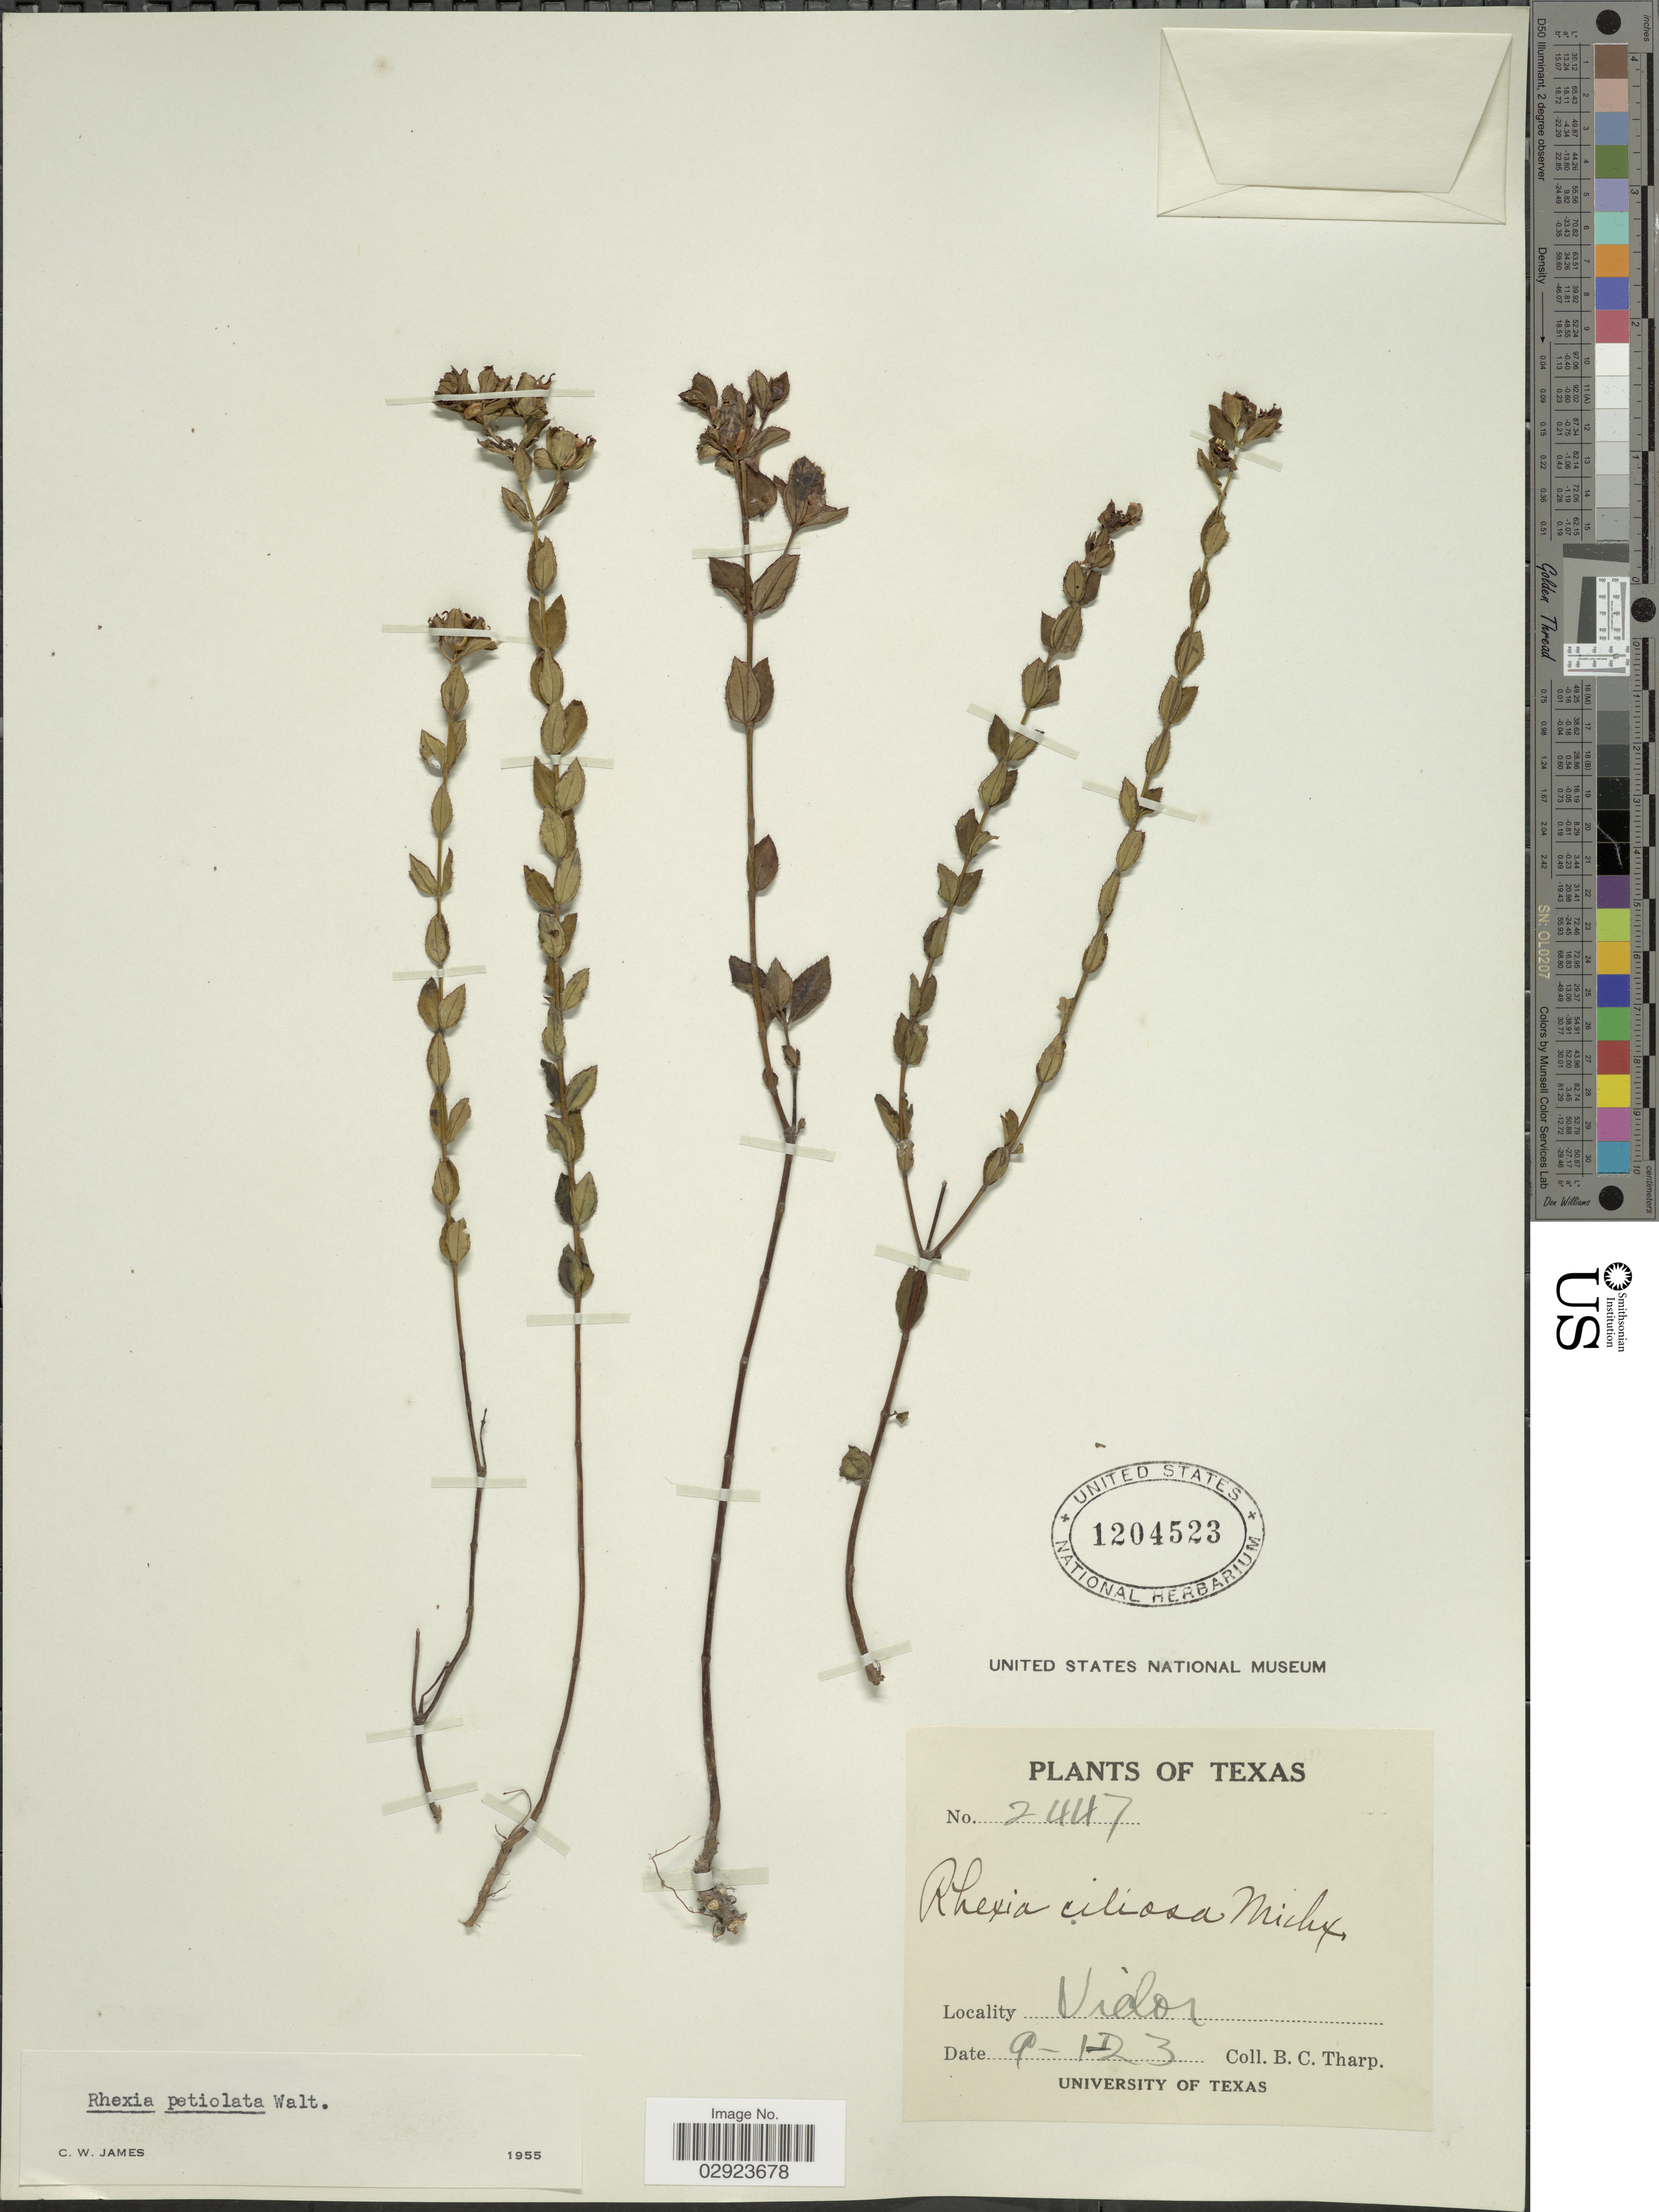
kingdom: Plantae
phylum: Tracheophyta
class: Magnoliopsida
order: Myrtales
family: Melastomataceae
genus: Rhexia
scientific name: Rhexia petiolata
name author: Walter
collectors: B. C. Tharp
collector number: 2447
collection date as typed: Transcribed d/m/y: 1/9/23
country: United States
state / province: Texas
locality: Vidor.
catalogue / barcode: US 1204523